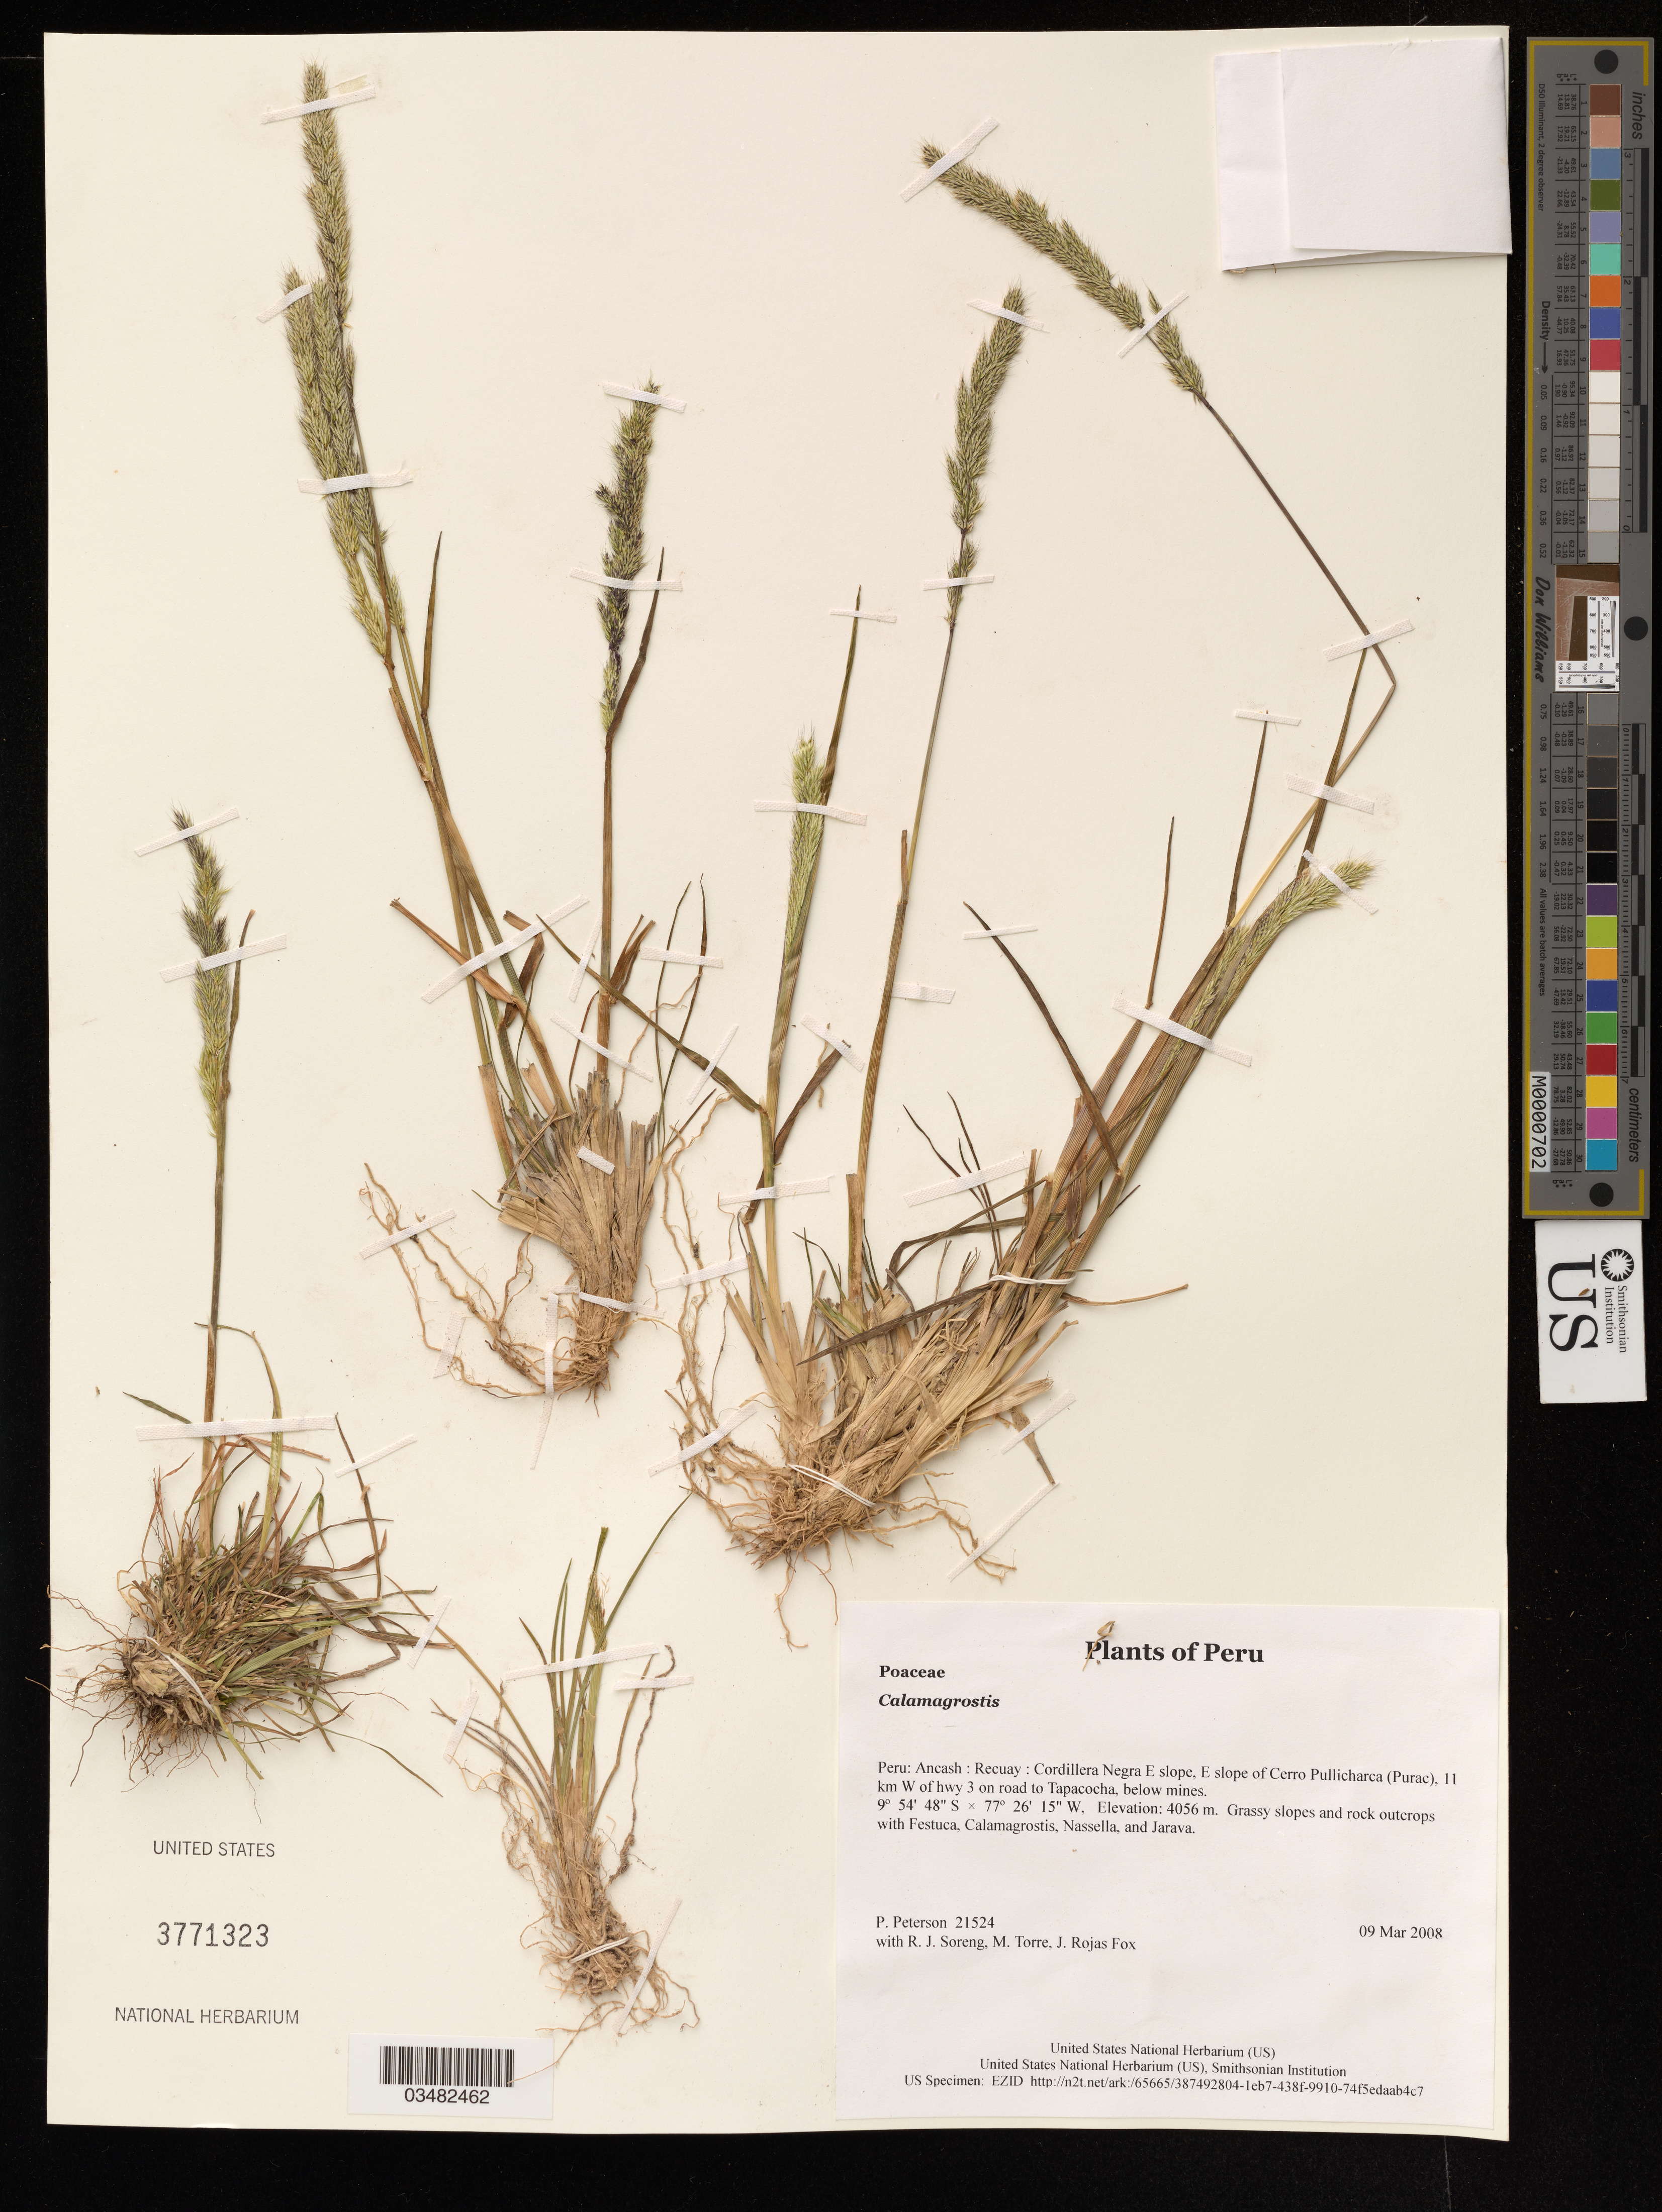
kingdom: Plantae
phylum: Tracheophyta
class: Liliopsida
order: Poales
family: Poaceae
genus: Calamagrostis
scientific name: Calamagrostis sp.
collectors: P. M. Peterson, R. J. Soreng, M. Torre & J. Rojas Fox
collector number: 21524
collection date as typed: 09 Mar 2008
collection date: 2008-03-09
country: Peru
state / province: Ancash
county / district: Recuay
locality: Cordillera Negra E slope, E slope of Cerro Pullicharca (Purac), 11 km W of hwy 3 on road to Tapacocha, below mines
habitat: Grassy slopes and rock outcrops with Festuca, Calamagrostis, Nassella, and Jarava.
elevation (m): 4056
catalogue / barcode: US 3771323